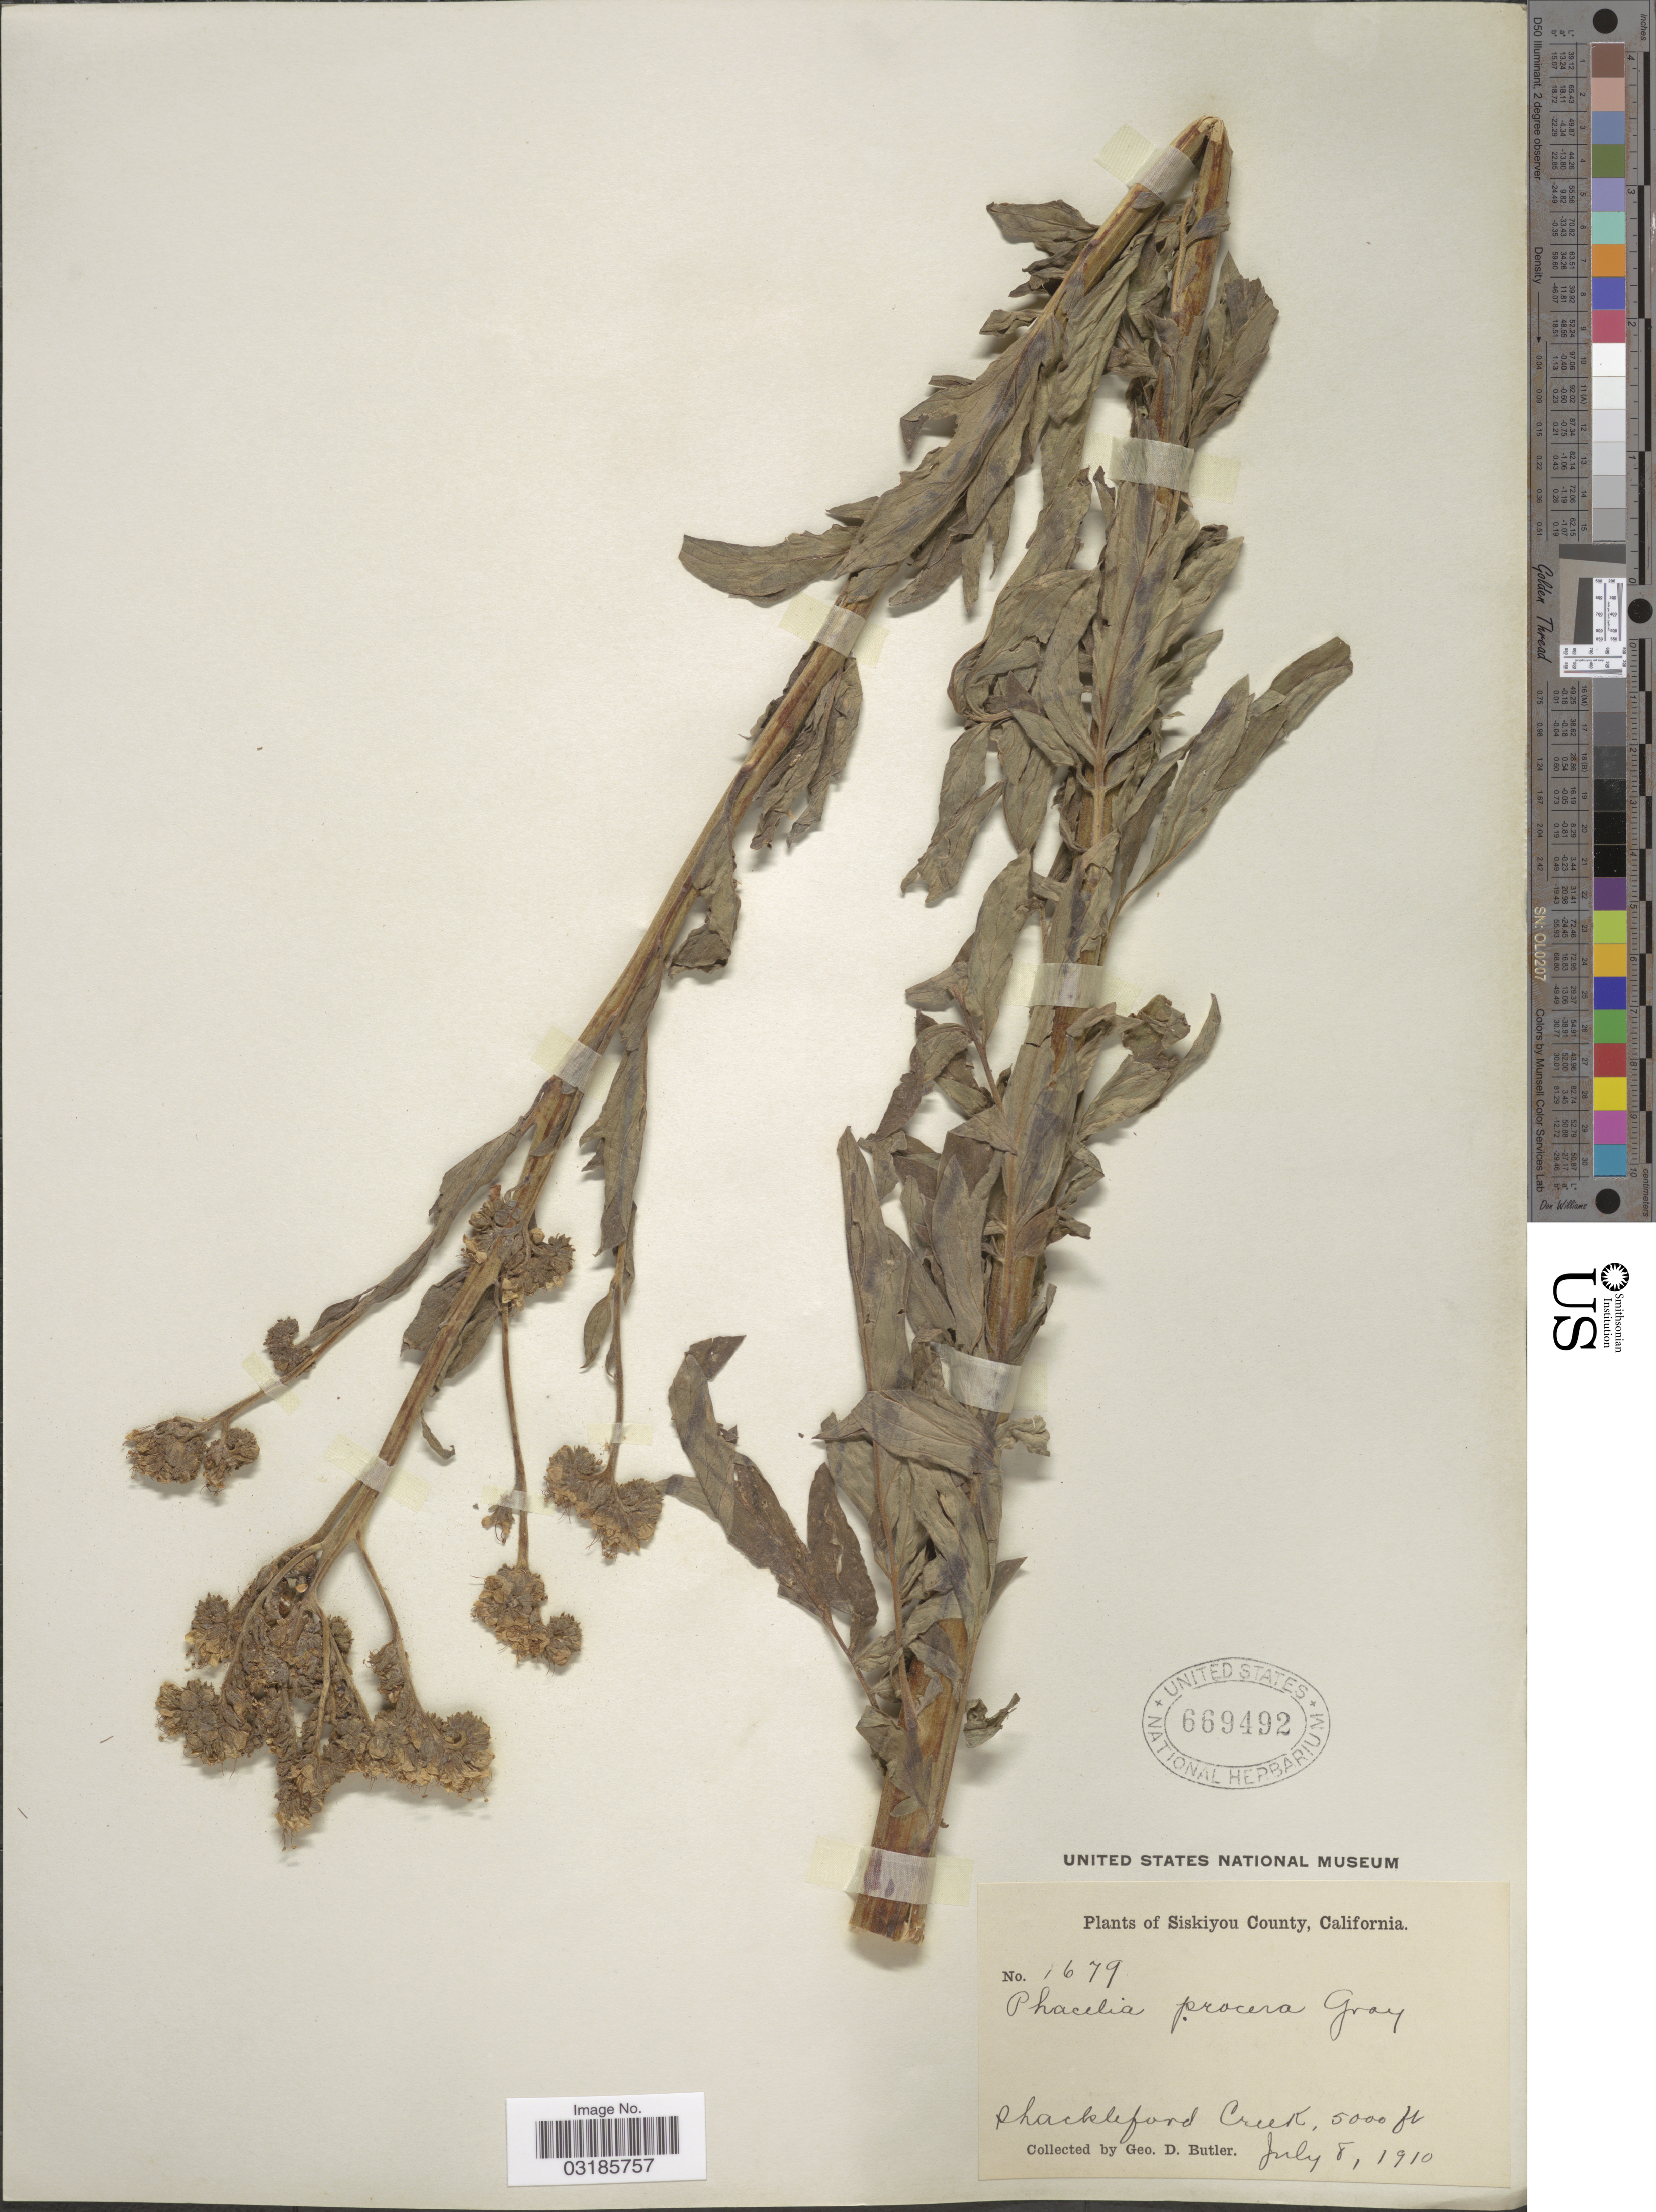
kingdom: Plantae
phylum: Tracheophyta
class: Magnoliopsida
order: Boraginales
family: Hydrophyllaceae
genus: Phacelia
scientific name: Phacelia procera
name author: A. Gray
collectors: G. D. Butler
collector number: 1679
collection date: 1910-07-08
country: United States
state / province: California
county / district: Siskiyou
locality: Siskiyou County. Shackleford Creek.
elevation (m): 1524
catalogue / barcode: US 669492